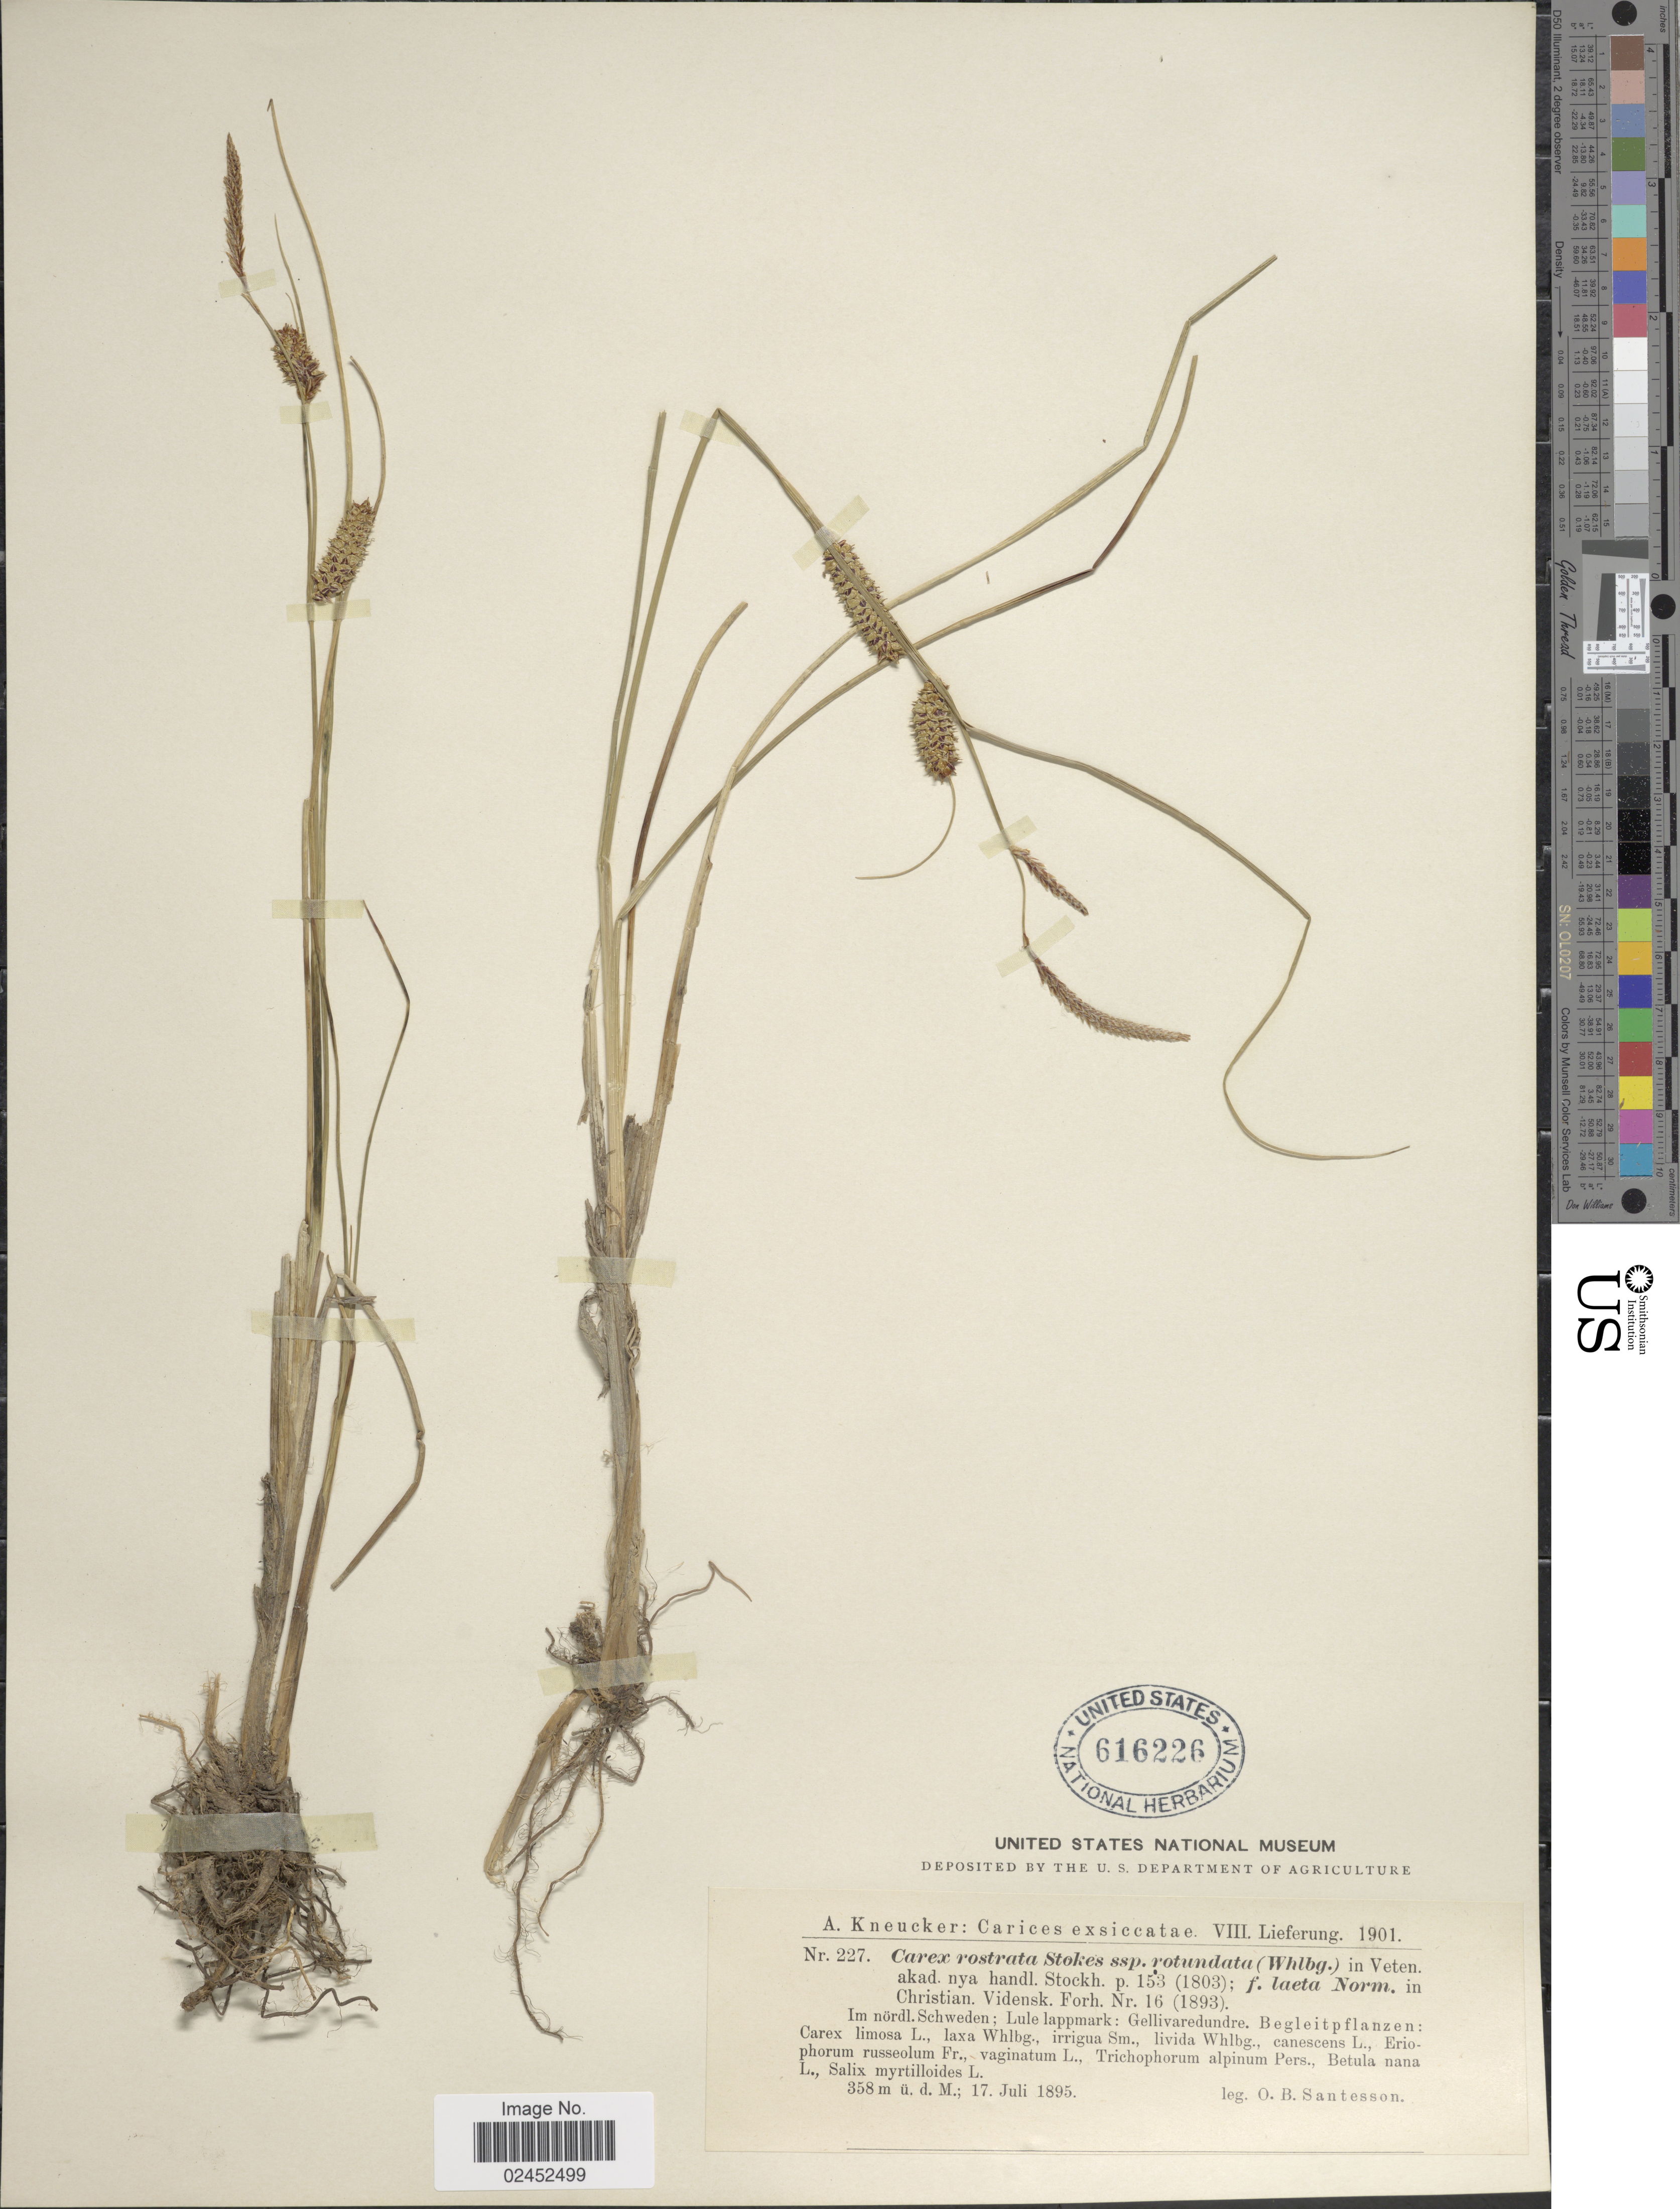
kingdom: Plantae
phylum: Tracheophyta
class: Liliopsida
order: Poales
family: Cyperaceae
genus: Carex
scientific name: Carex rostrata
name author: Stokes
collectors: R. Stantesson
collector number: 227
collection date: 1895-07-17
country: Sweden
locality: Im nordl. Schweden; Lule lappmark; Gellivaredundre.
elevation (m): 358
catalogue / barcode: US 616226